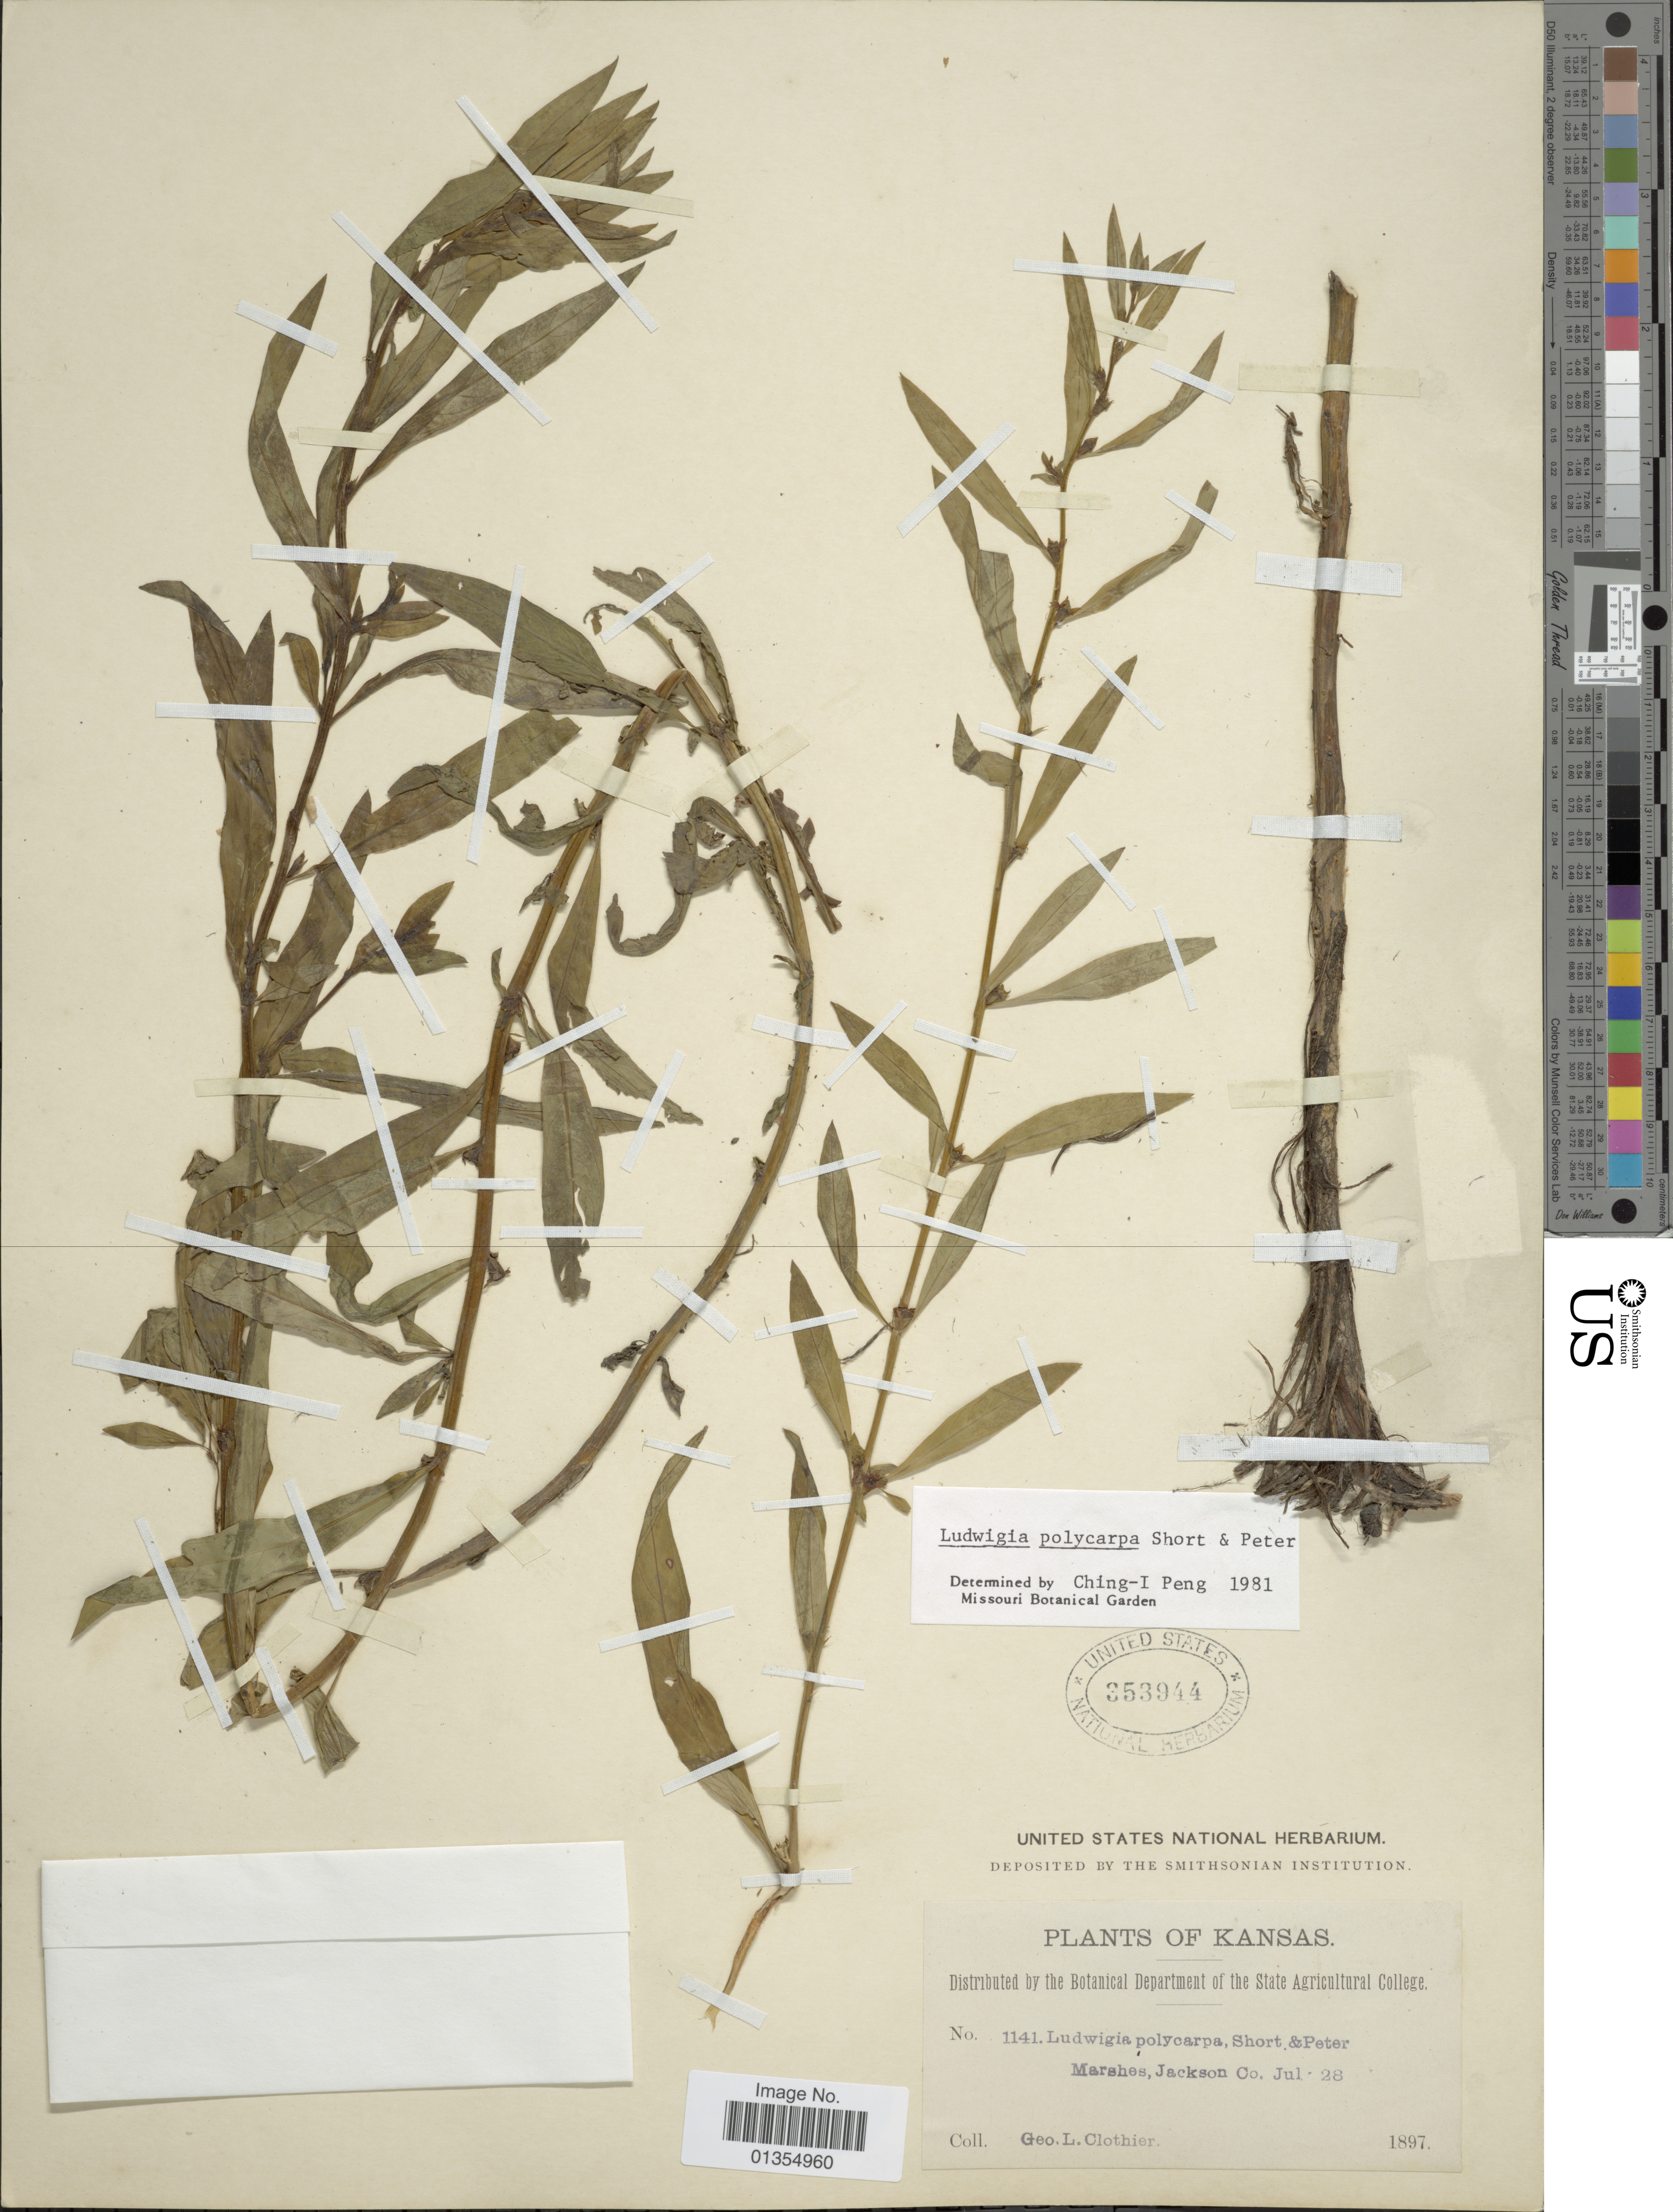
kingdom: Plantae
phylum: Tracheophyta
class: Magnoliopsida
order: Myrtales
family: Onagraceae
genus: Ludwigia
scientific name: Ludwigia polycarpa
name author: Short & R. Peter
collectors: G. Clothier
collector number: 1141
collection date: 1891-07-28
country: United States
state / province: Kansas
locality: Jackson Co.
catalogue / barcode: US 353944